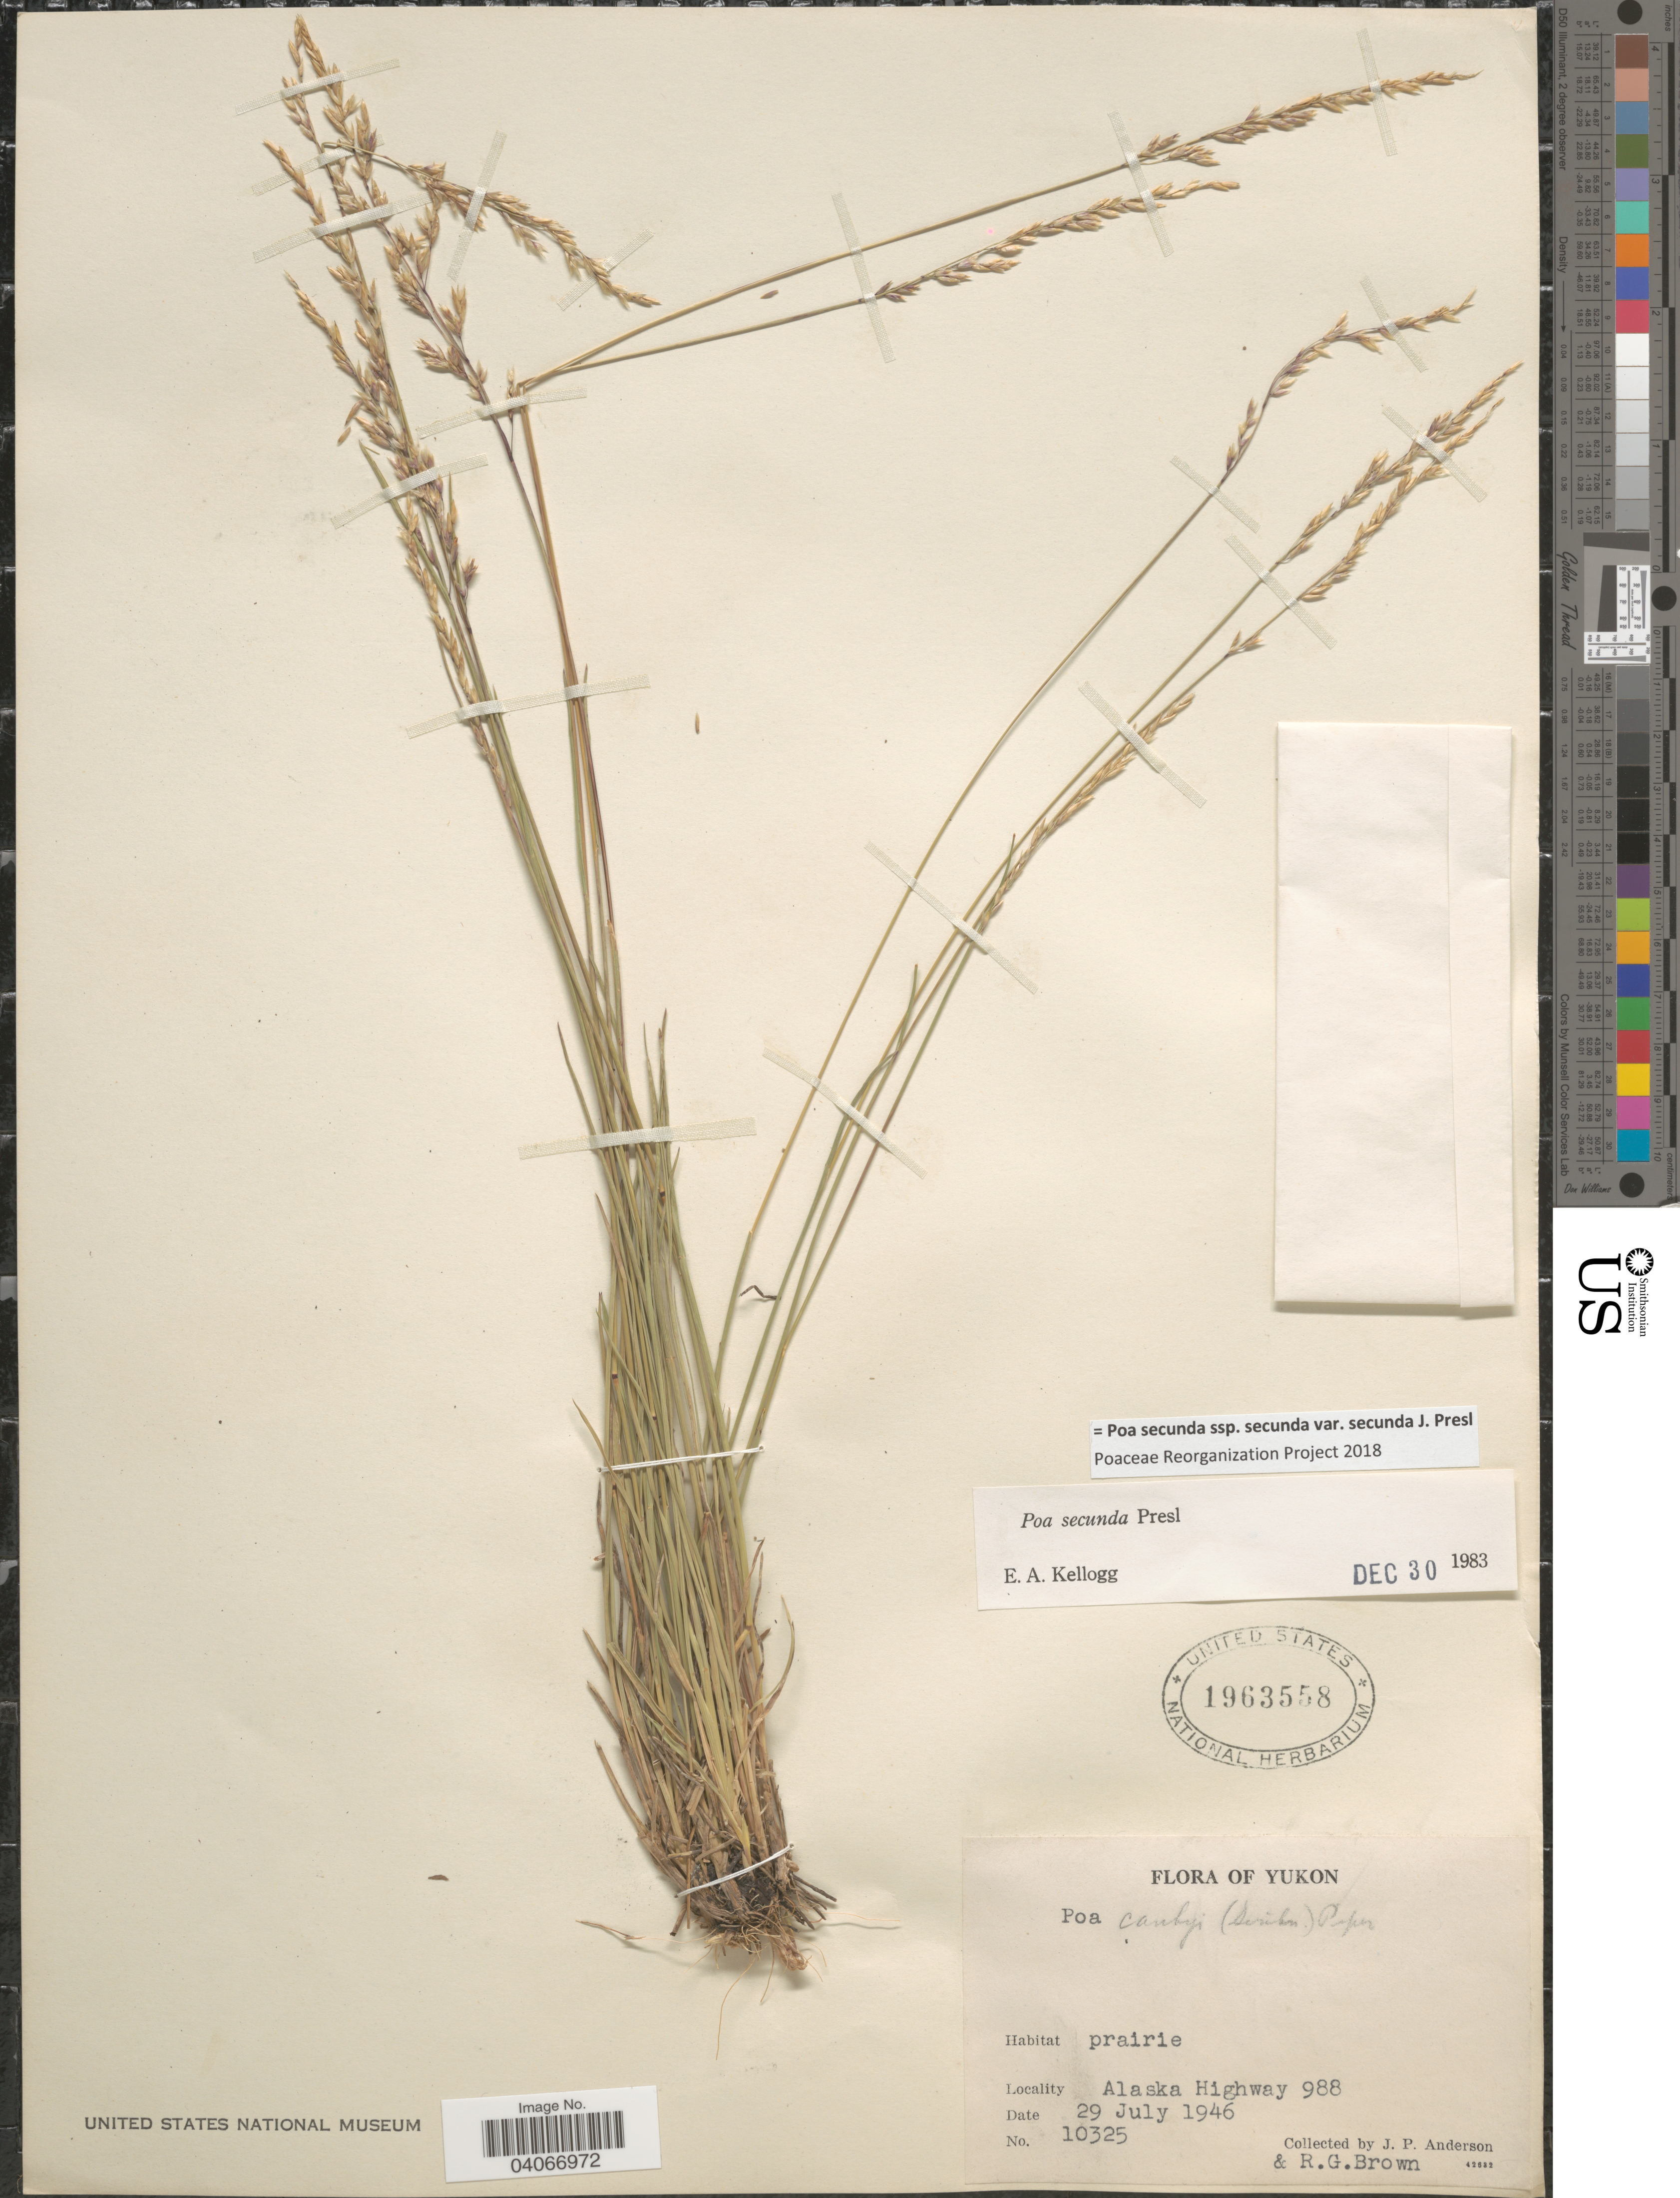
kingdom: Plantae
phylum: Tracheophyta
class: Liliopsida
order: Poales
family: Poaceae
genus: Poa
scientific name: Poa secunda subsp. secunda var. secunda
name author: J. Presl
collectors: J. P. Anderson & R. G. Brown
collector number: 10325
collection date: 1946-07-29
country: Canada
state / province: Yukon Territory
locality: Alaska Highway 988.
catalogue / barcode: US 1963558